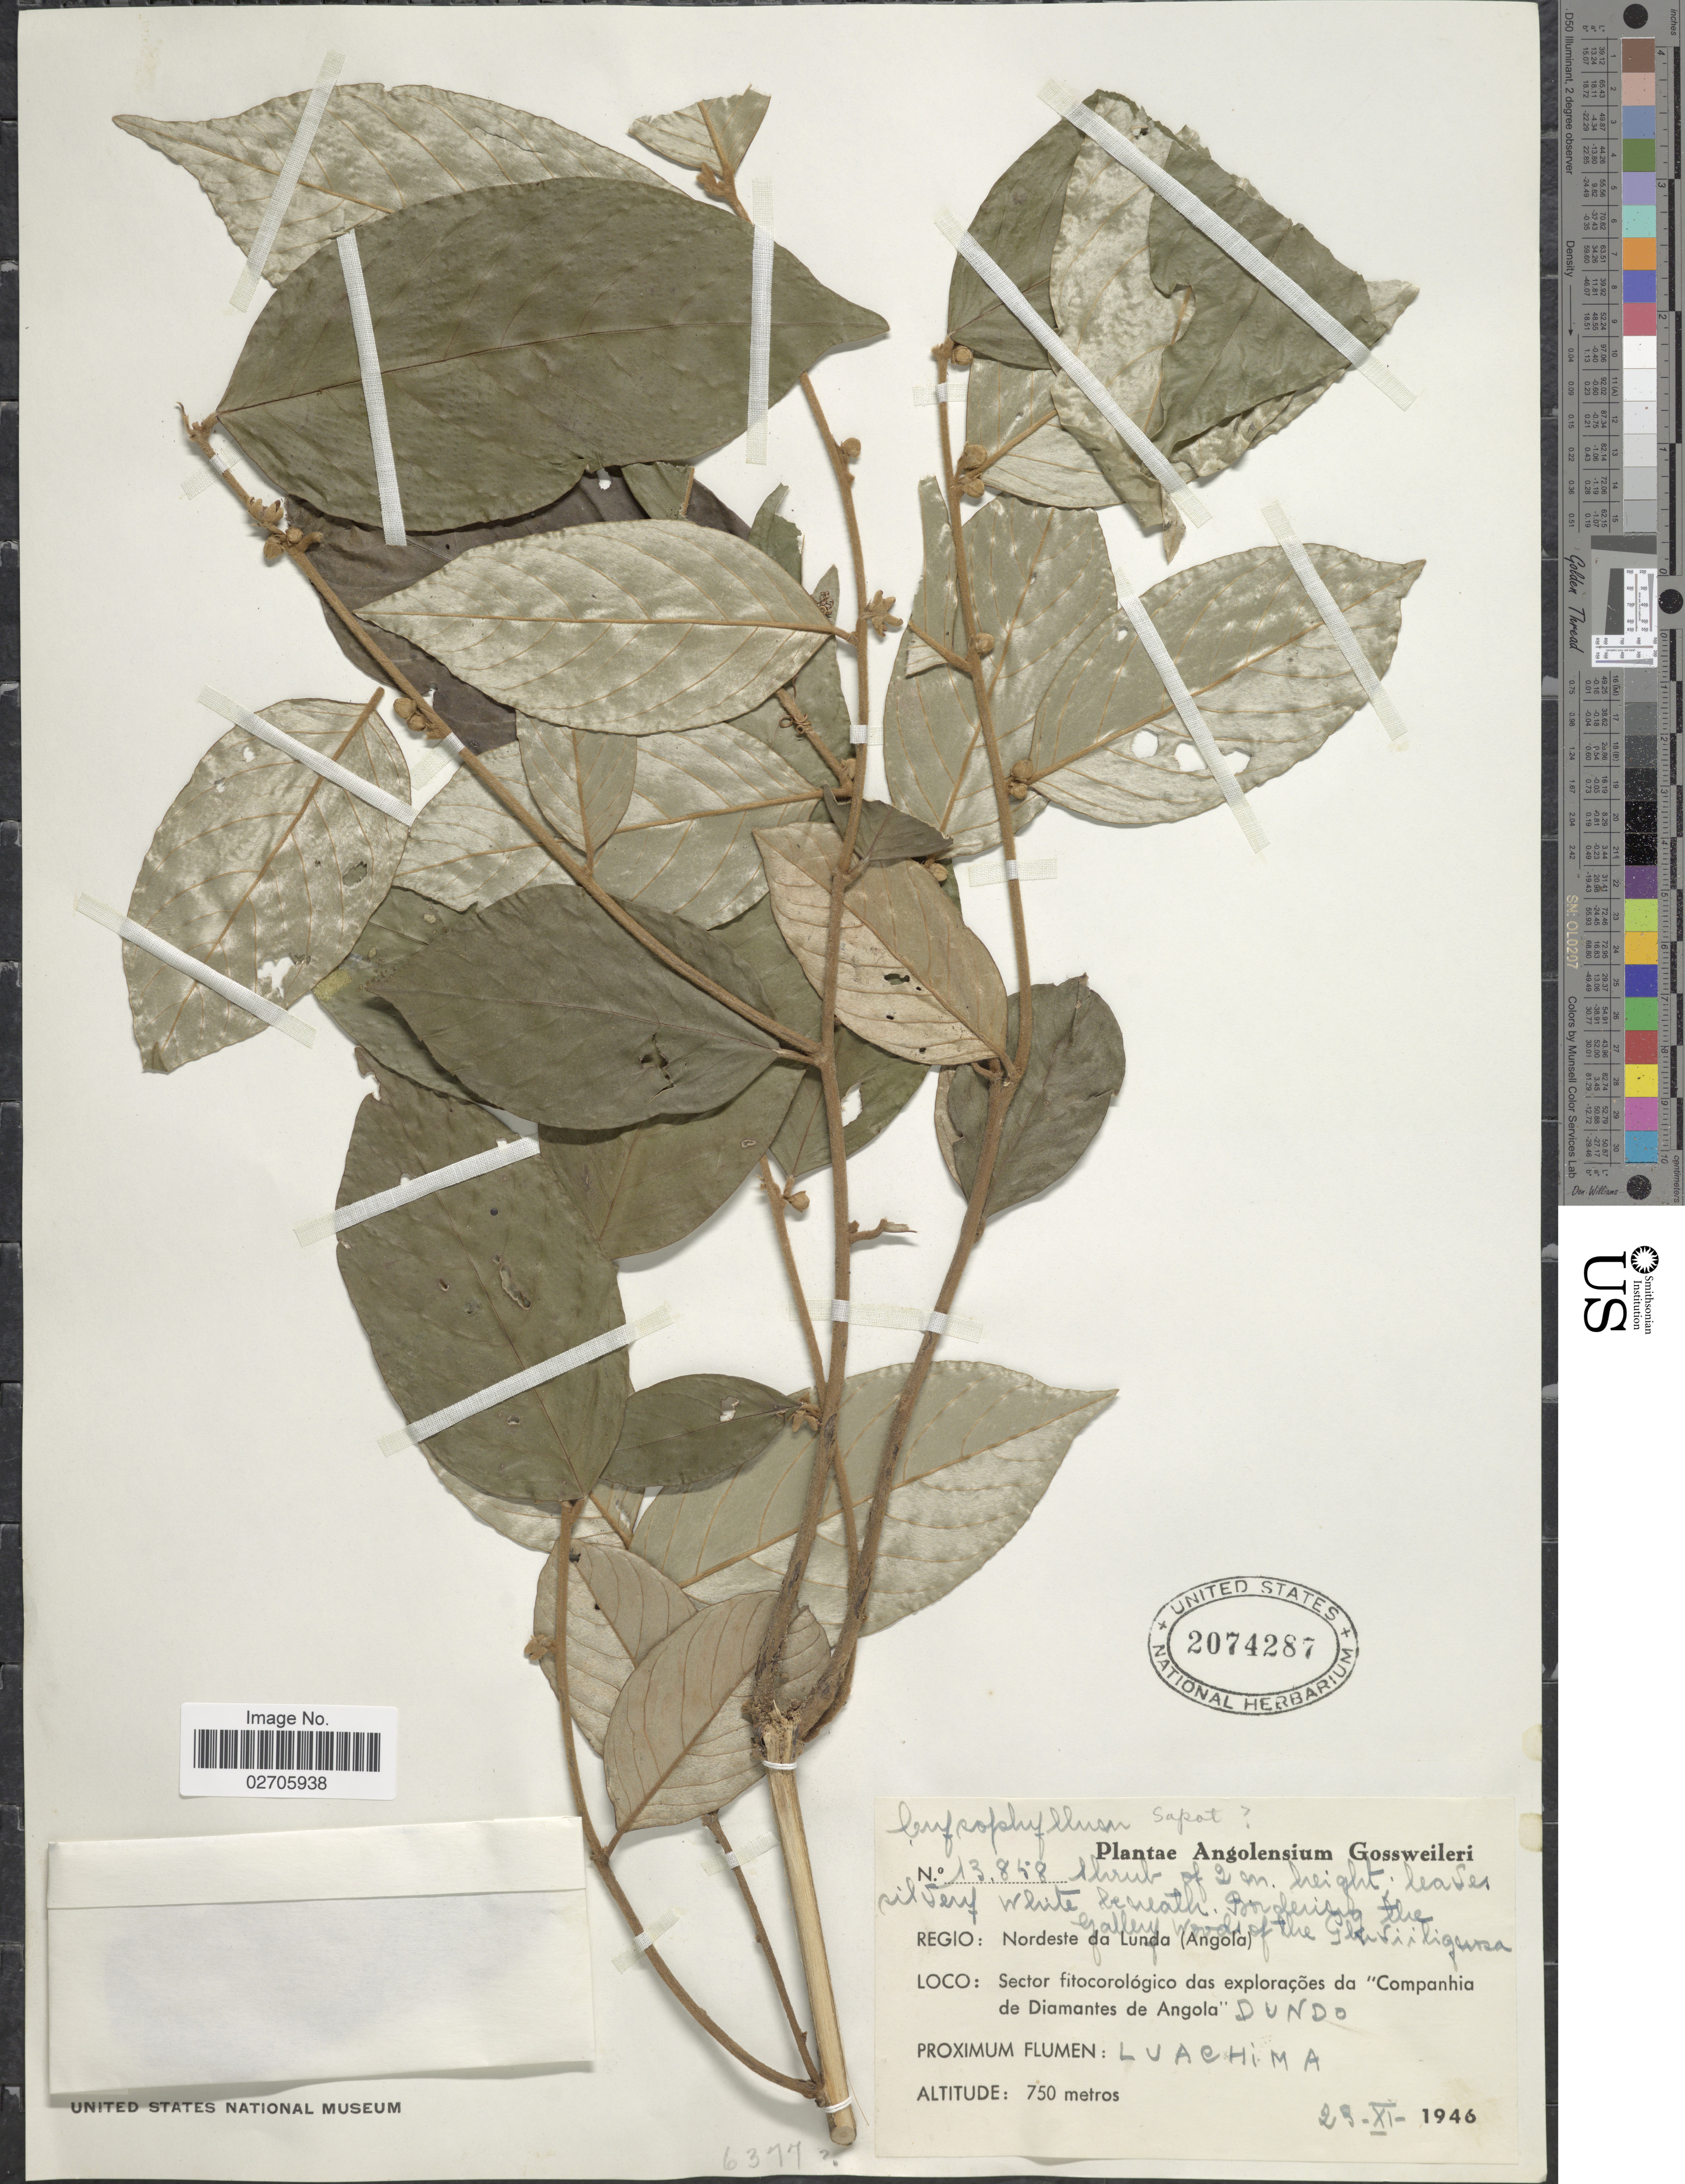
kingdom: Plantae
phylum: Tracheophyta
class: Magnoliopsida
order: Ericales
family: Sapotaceae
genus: Chrysophyllum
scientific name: Chrysophyllum sp.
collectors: -. Gossweiler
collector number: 13858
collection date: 1946-11-23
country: Angola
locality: Regio:Nordeste da Lunda, Sector fitocorológico das explorações da 'Companhia de Diamantes de Angola' Dundo, Proximum Flumen: Luachima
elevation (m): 750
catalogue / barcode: US 2074287